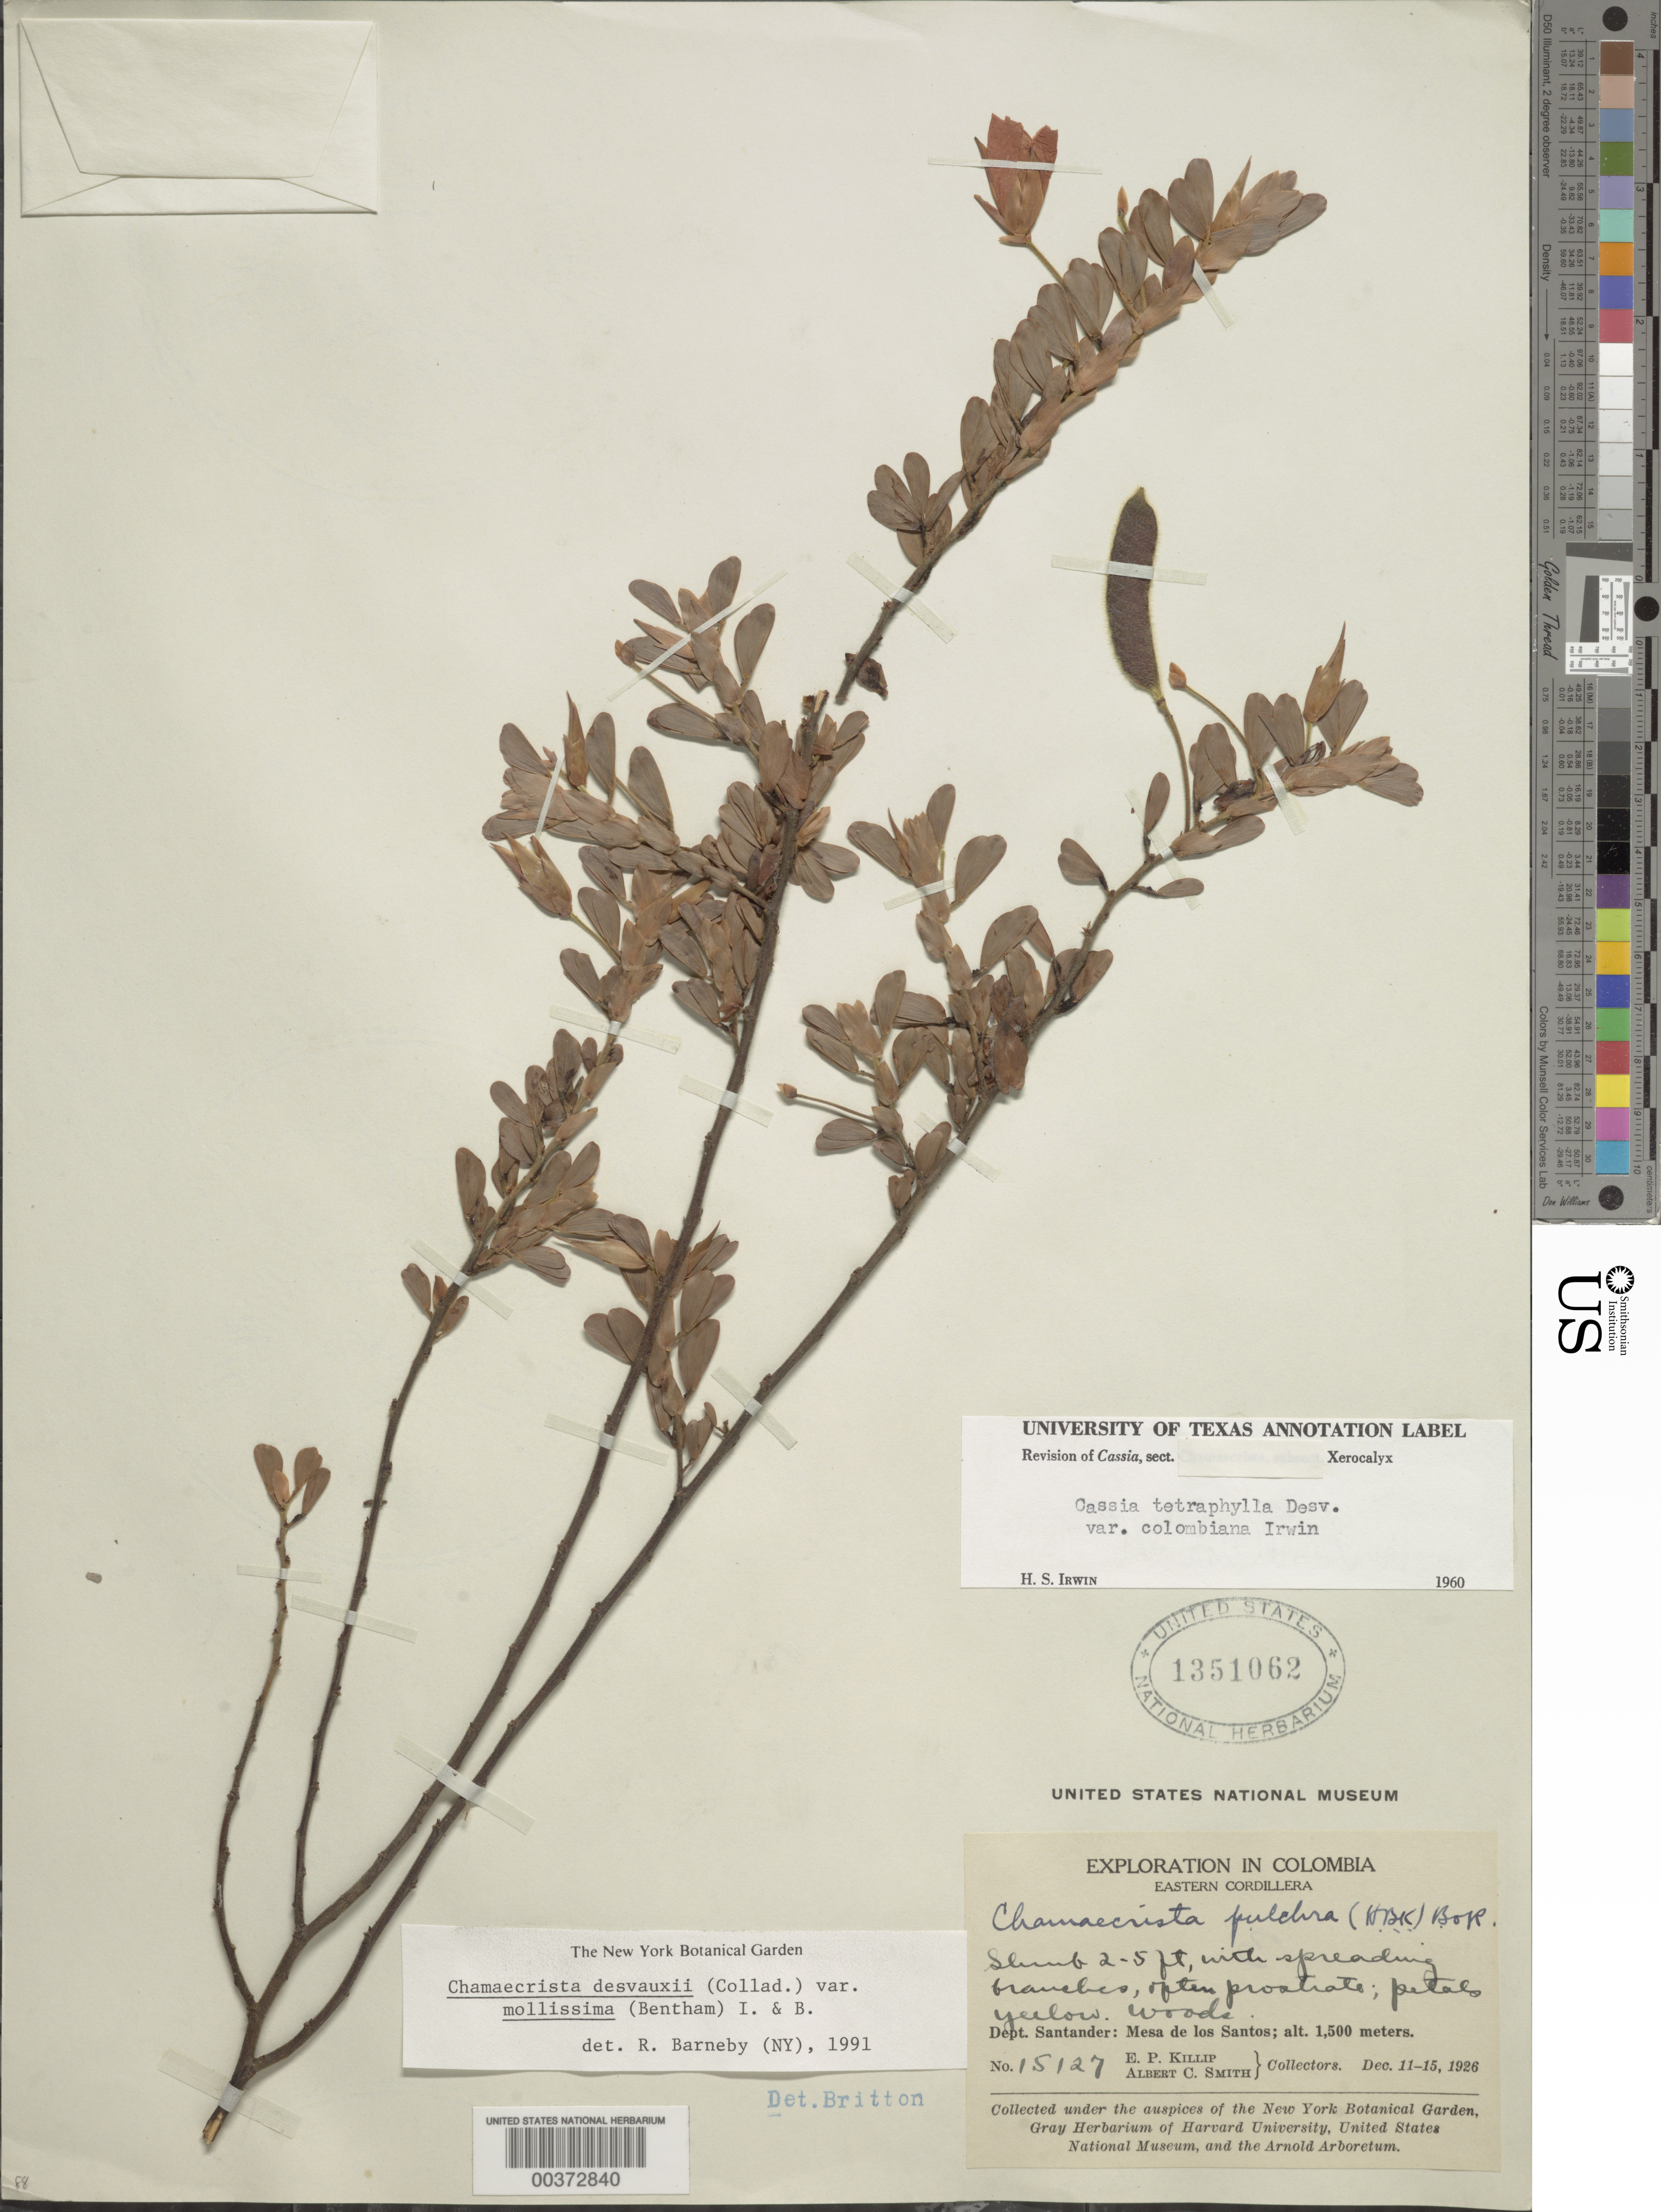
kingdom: Plantae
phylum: Tracheophyta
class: Magnoliopsida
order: Fabales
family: Fabaceae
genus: Chamaecrista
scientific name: Chamaecrista desvauxii var. mollissima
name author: (Benth.) H.S. Irwin & Barneby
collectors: E. P. Killip & A. C. Smith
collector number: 15127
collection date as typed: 11 Dec 1926 to 15 Dec 1926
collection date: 1926-12-11/1926-12-15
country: Colombia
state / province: Santander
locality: Mesa de Los Santos.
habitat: Woods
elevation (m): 1500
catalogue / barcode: US 1351062